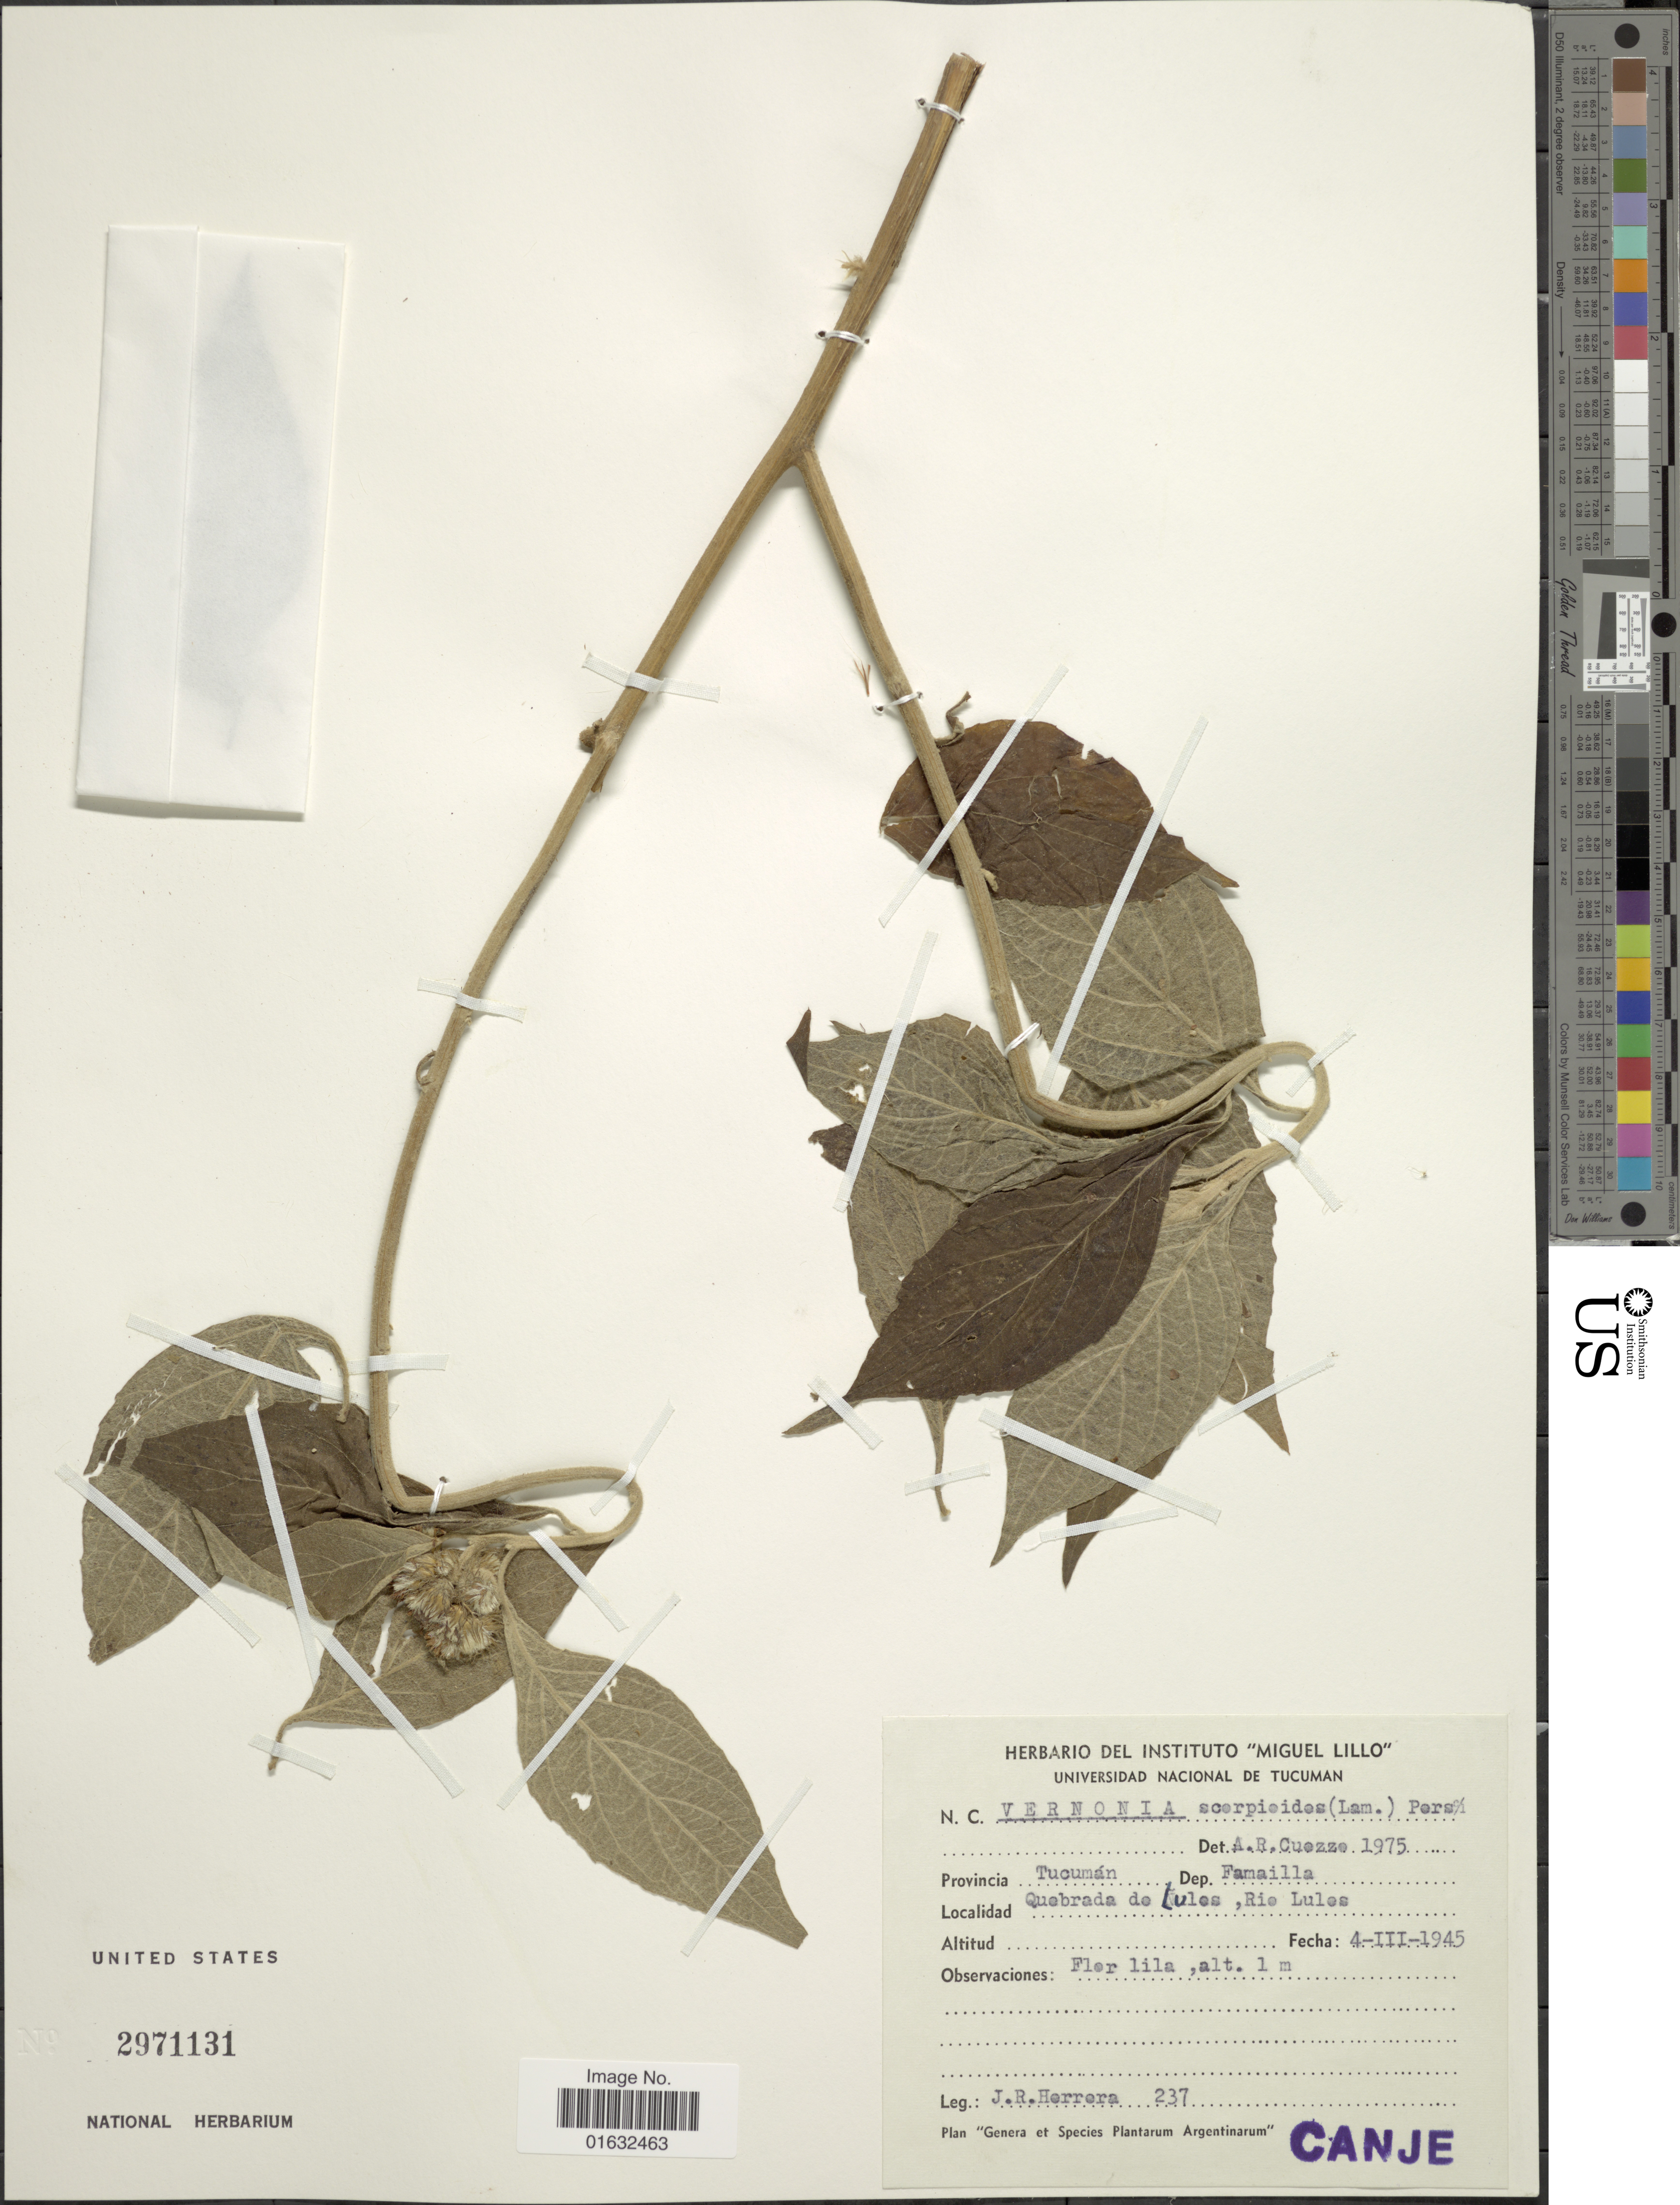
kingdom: Plantae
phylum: Tracheophyta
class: Magnoliopsida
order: Asterales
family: Asteraceae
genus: Cyrtocymura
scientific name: Cyrtocymura cincta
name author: (Griseb.) H. Rob.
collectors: J. Gómez Herrera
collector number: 237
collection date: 1945-03-04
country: Argentina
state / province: Tucuman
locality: Dep. Famailla, Quebrada de Lules, Rio Lules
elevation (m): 1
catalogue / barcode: US 2971131